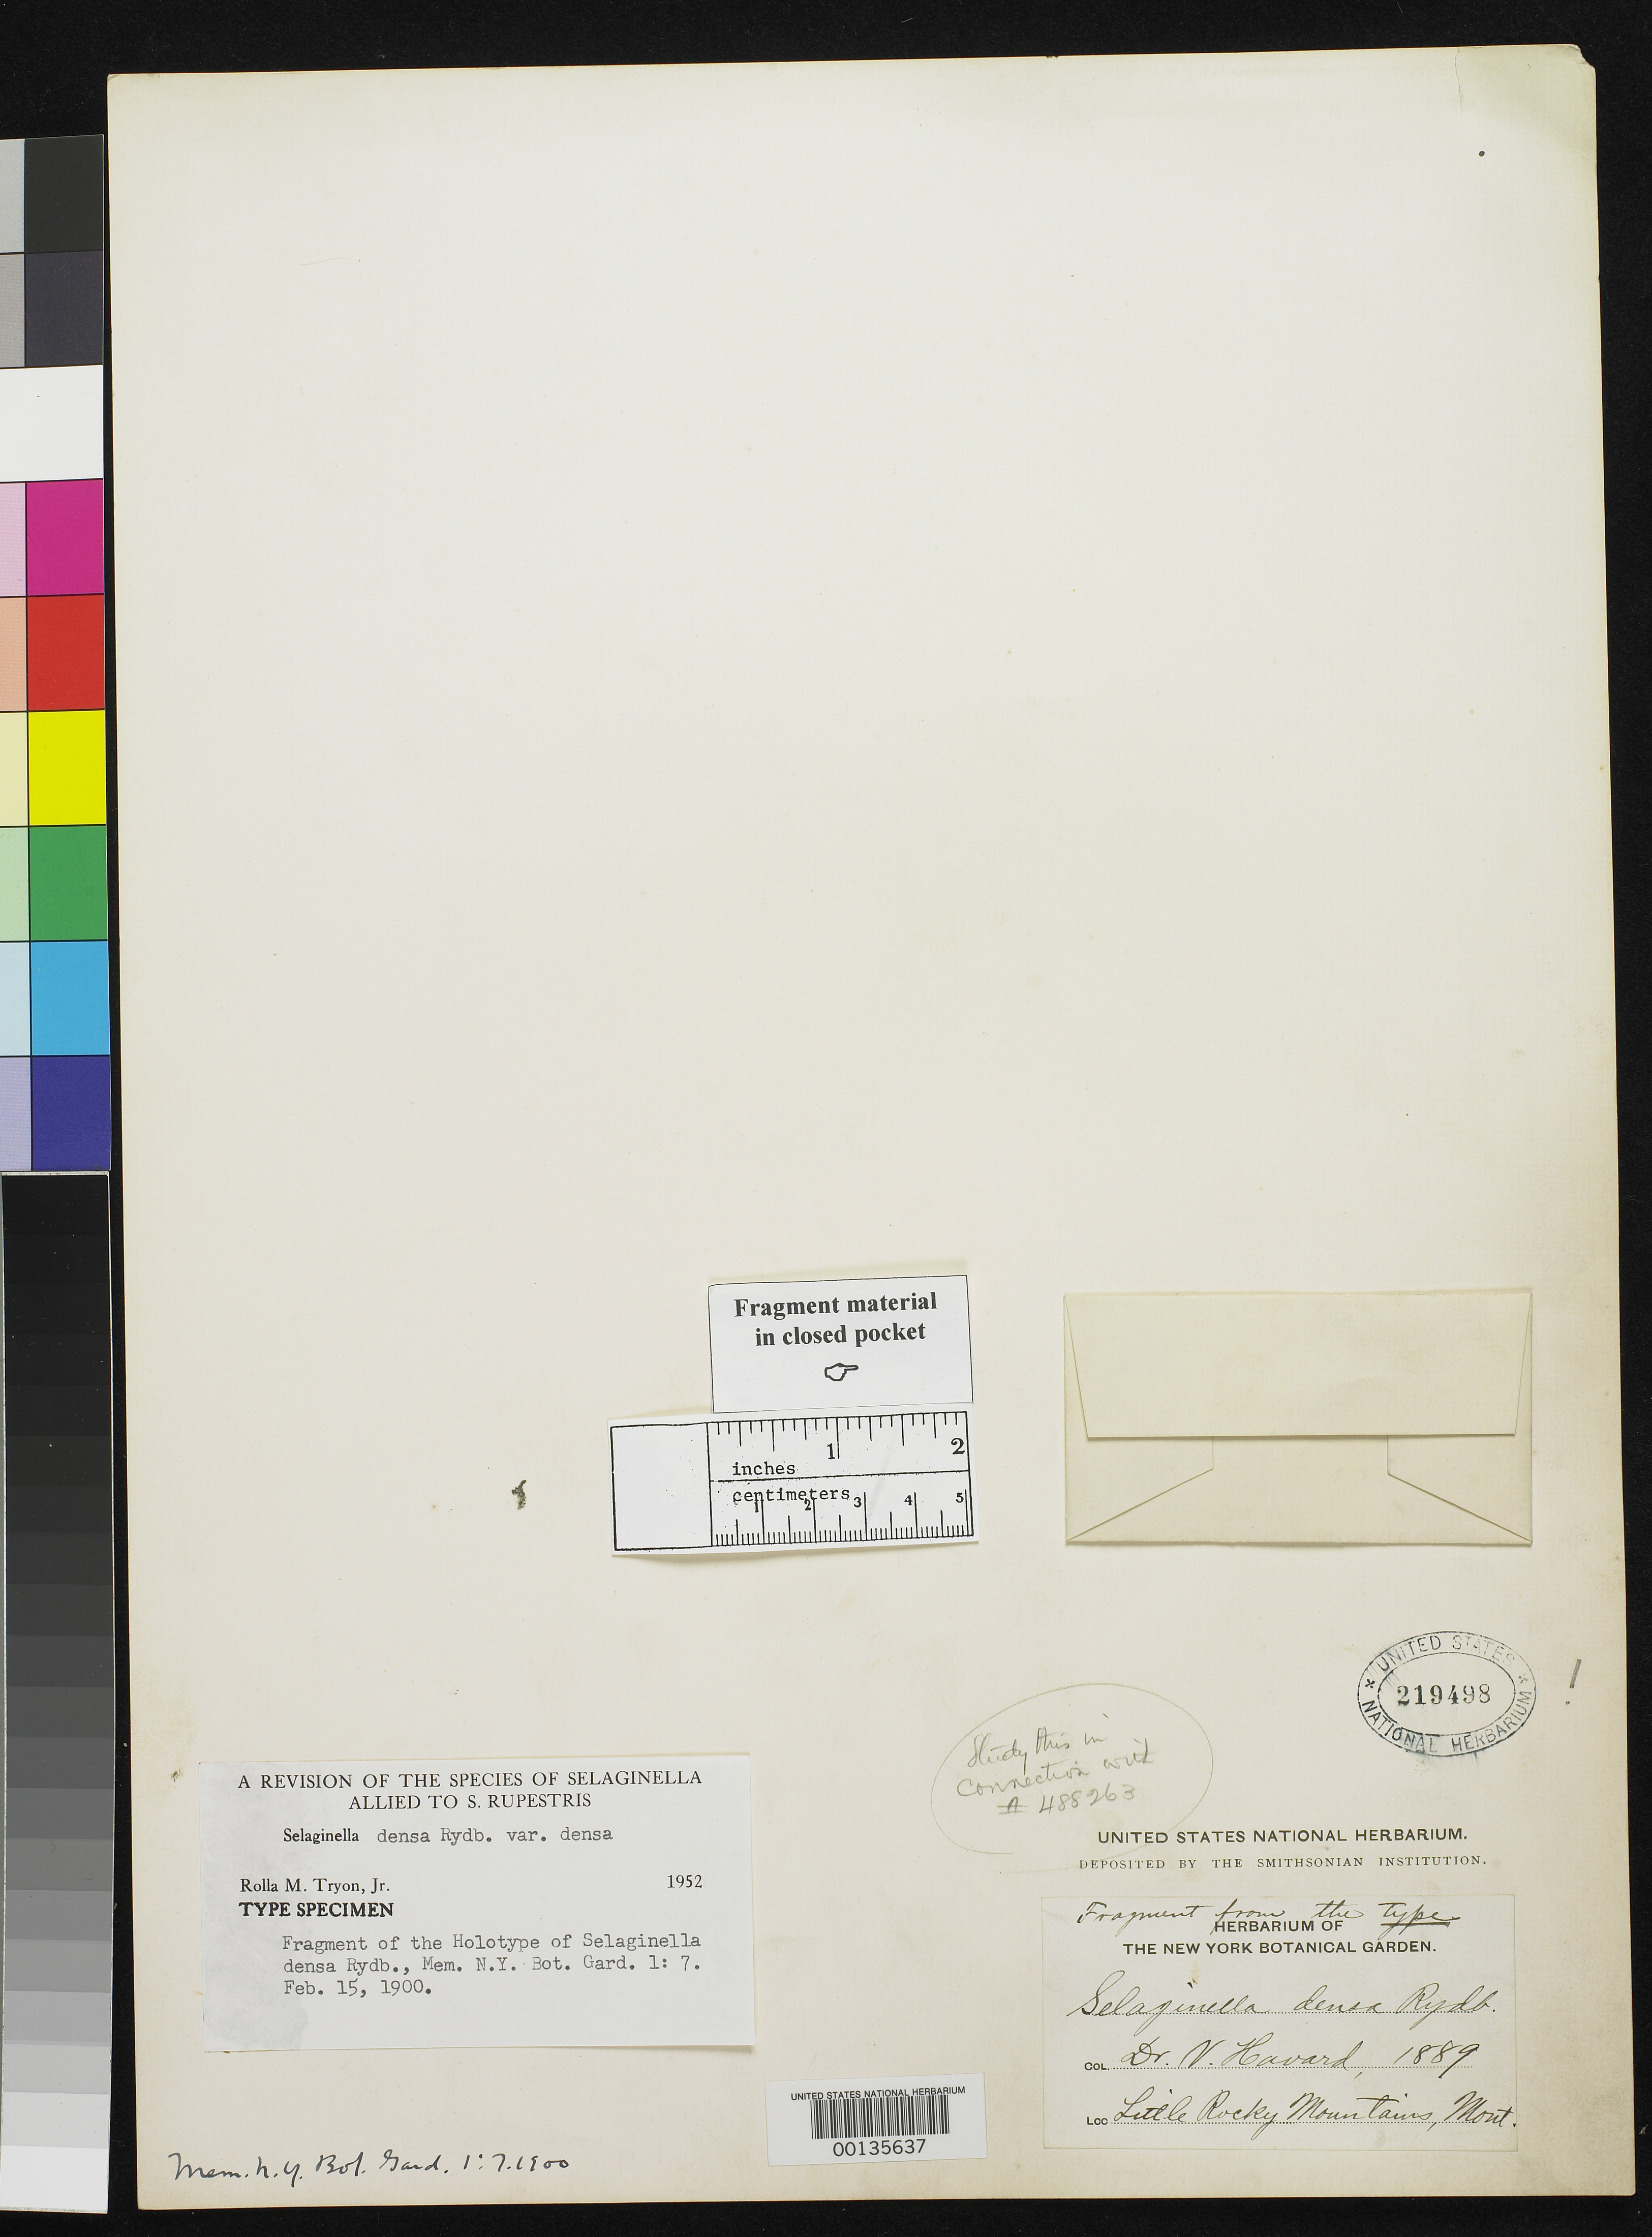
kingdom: Plantae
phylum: Tracheophyta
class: Lycopodiopsida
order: Selaginellales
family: Selaginellaceae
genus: Selaginella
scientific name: Selaginella densa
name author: Rydb.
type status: Type Fragment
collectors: V. Havard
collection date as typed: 1889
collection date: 1889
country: United States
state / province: Montana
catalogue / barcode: US 219498